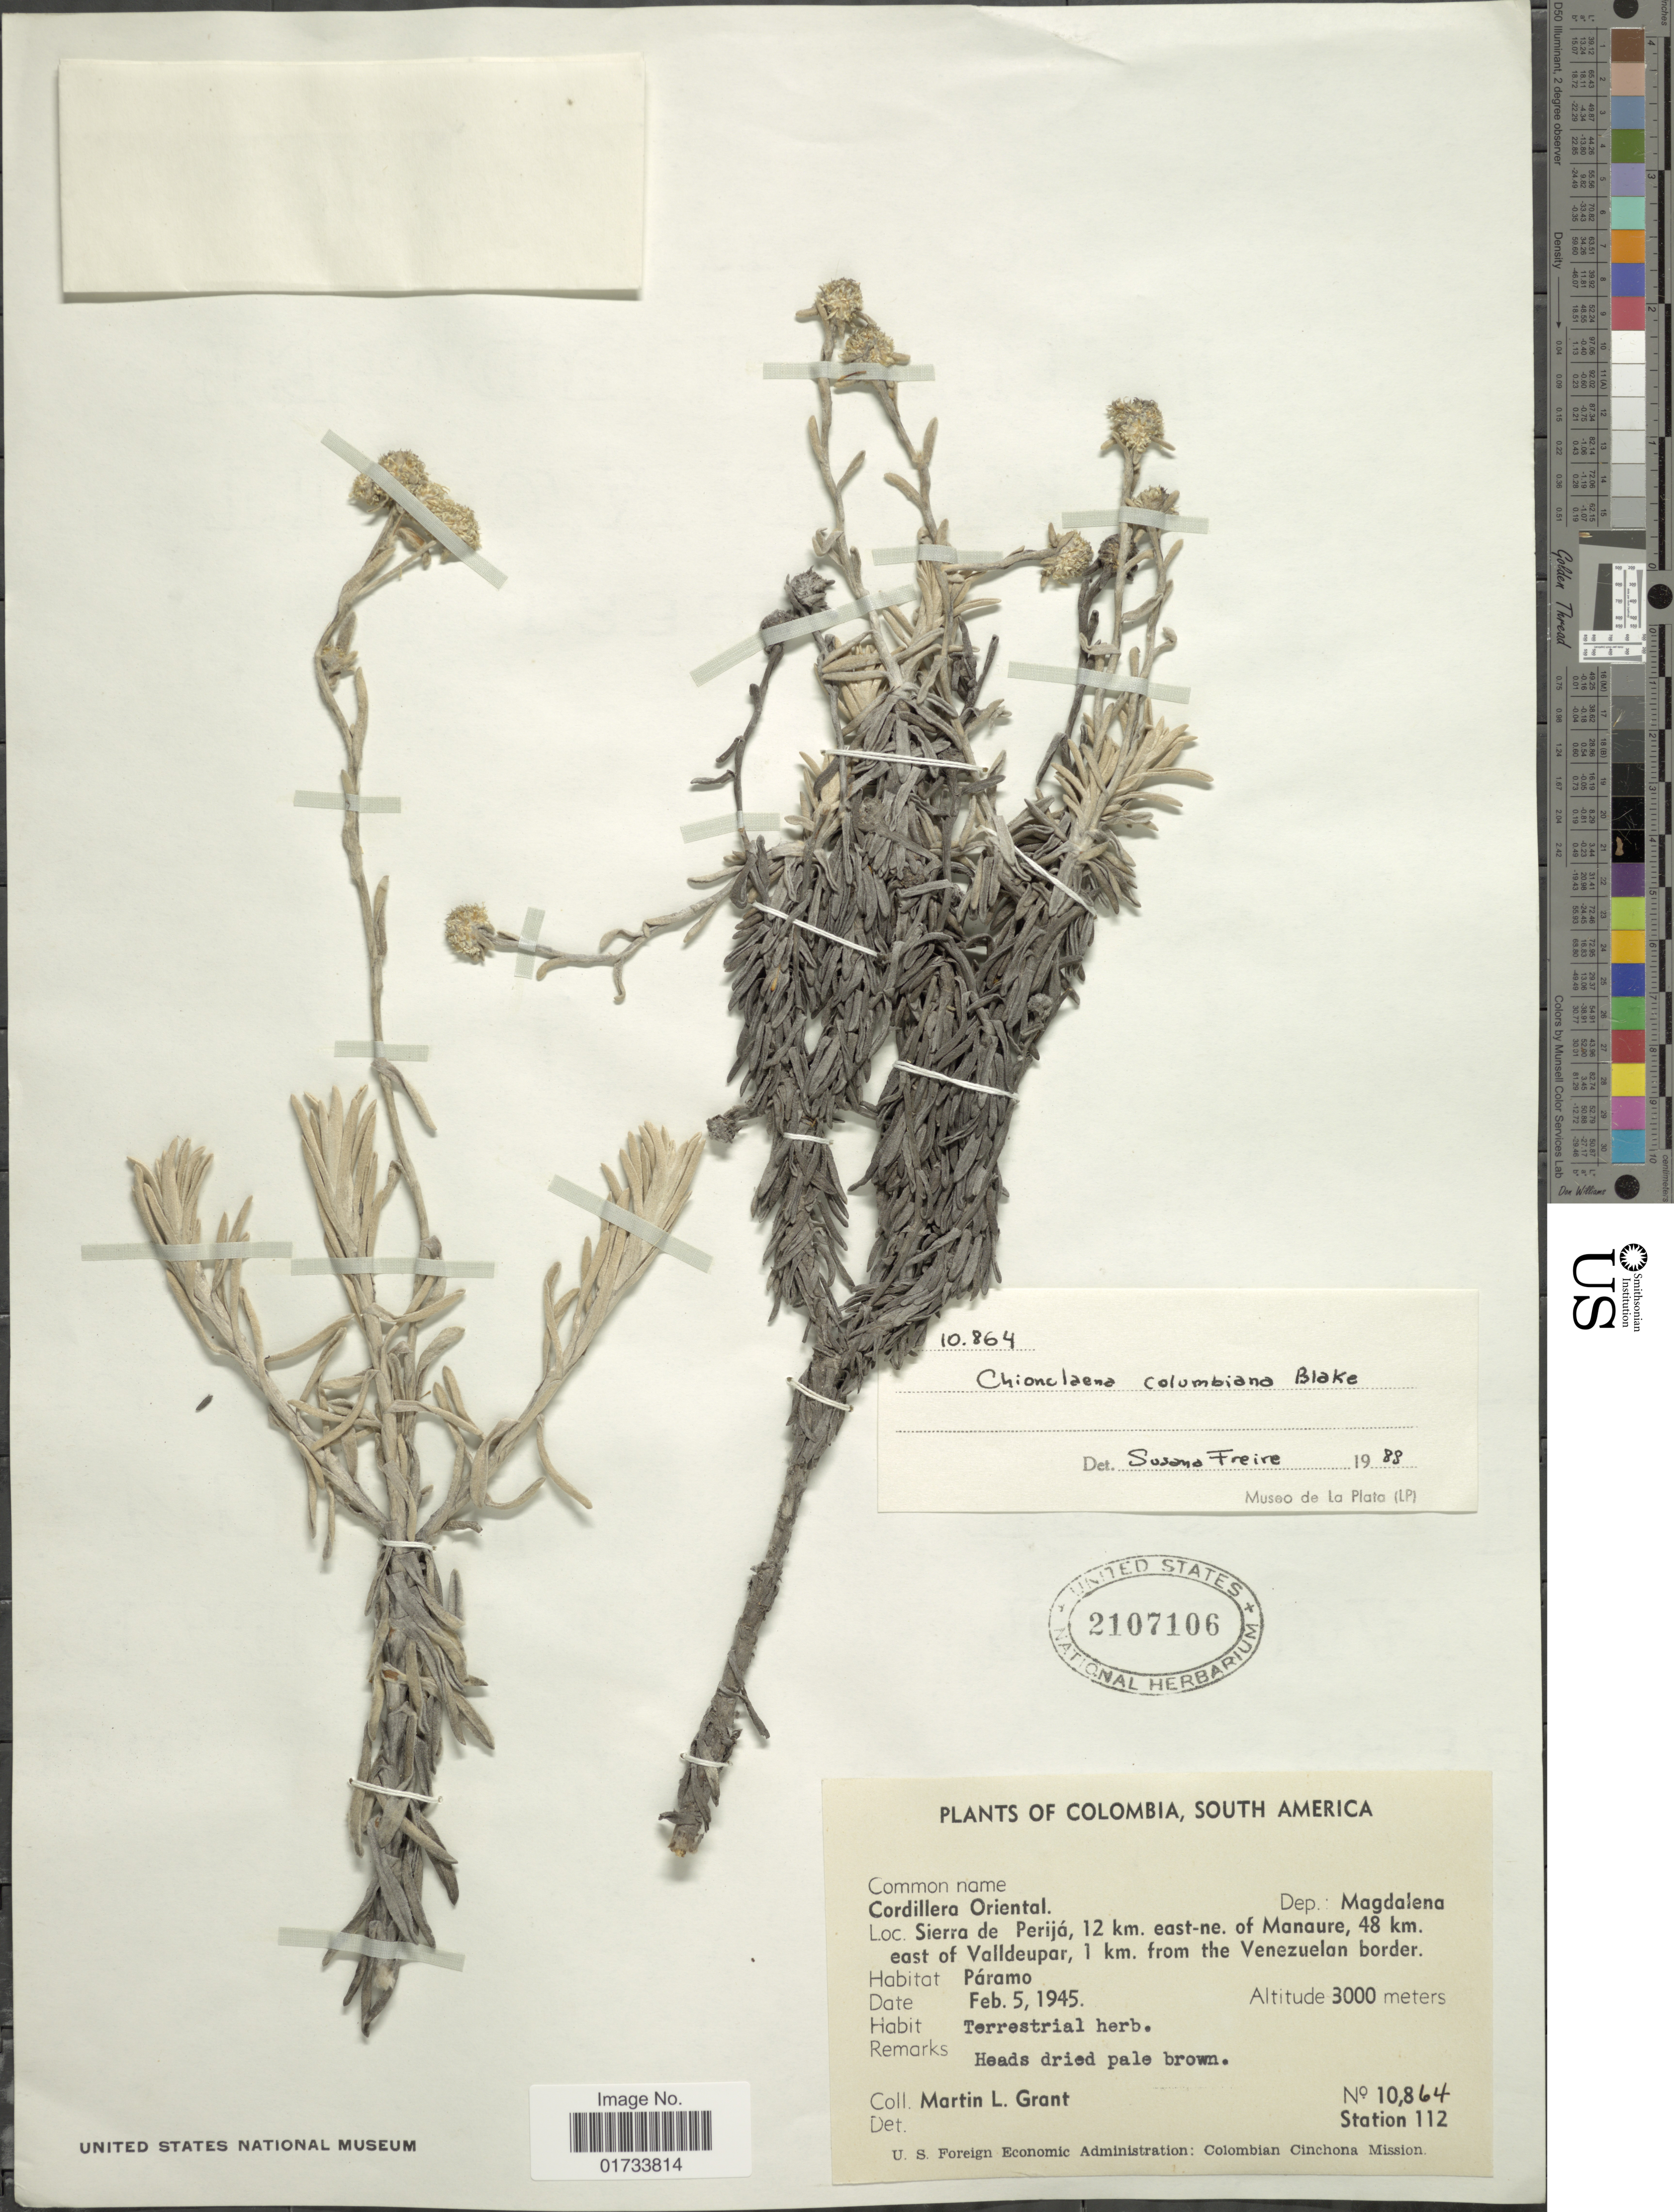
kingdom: Plantae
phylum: Tracheophyta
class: Magnoliopsida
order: Asterales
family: Asteraceae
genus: Gnaphaliothamnus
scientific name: Gnaphaliothamnus perijensis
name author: G.L. Nesom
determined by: Nesom, Guy L.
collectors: M. L. Grant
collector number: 10864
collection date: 1945-02-05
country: Colombia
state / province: Magdalena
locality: South America, Cordillera Oriental, Sierra de Perijá, 12 km. east-ne. of Manaure, 48 km east of Valldeupar, 1 km. from the Venezuelan border, Páramo, Station 112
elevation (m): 3000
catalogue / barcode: US 2107106